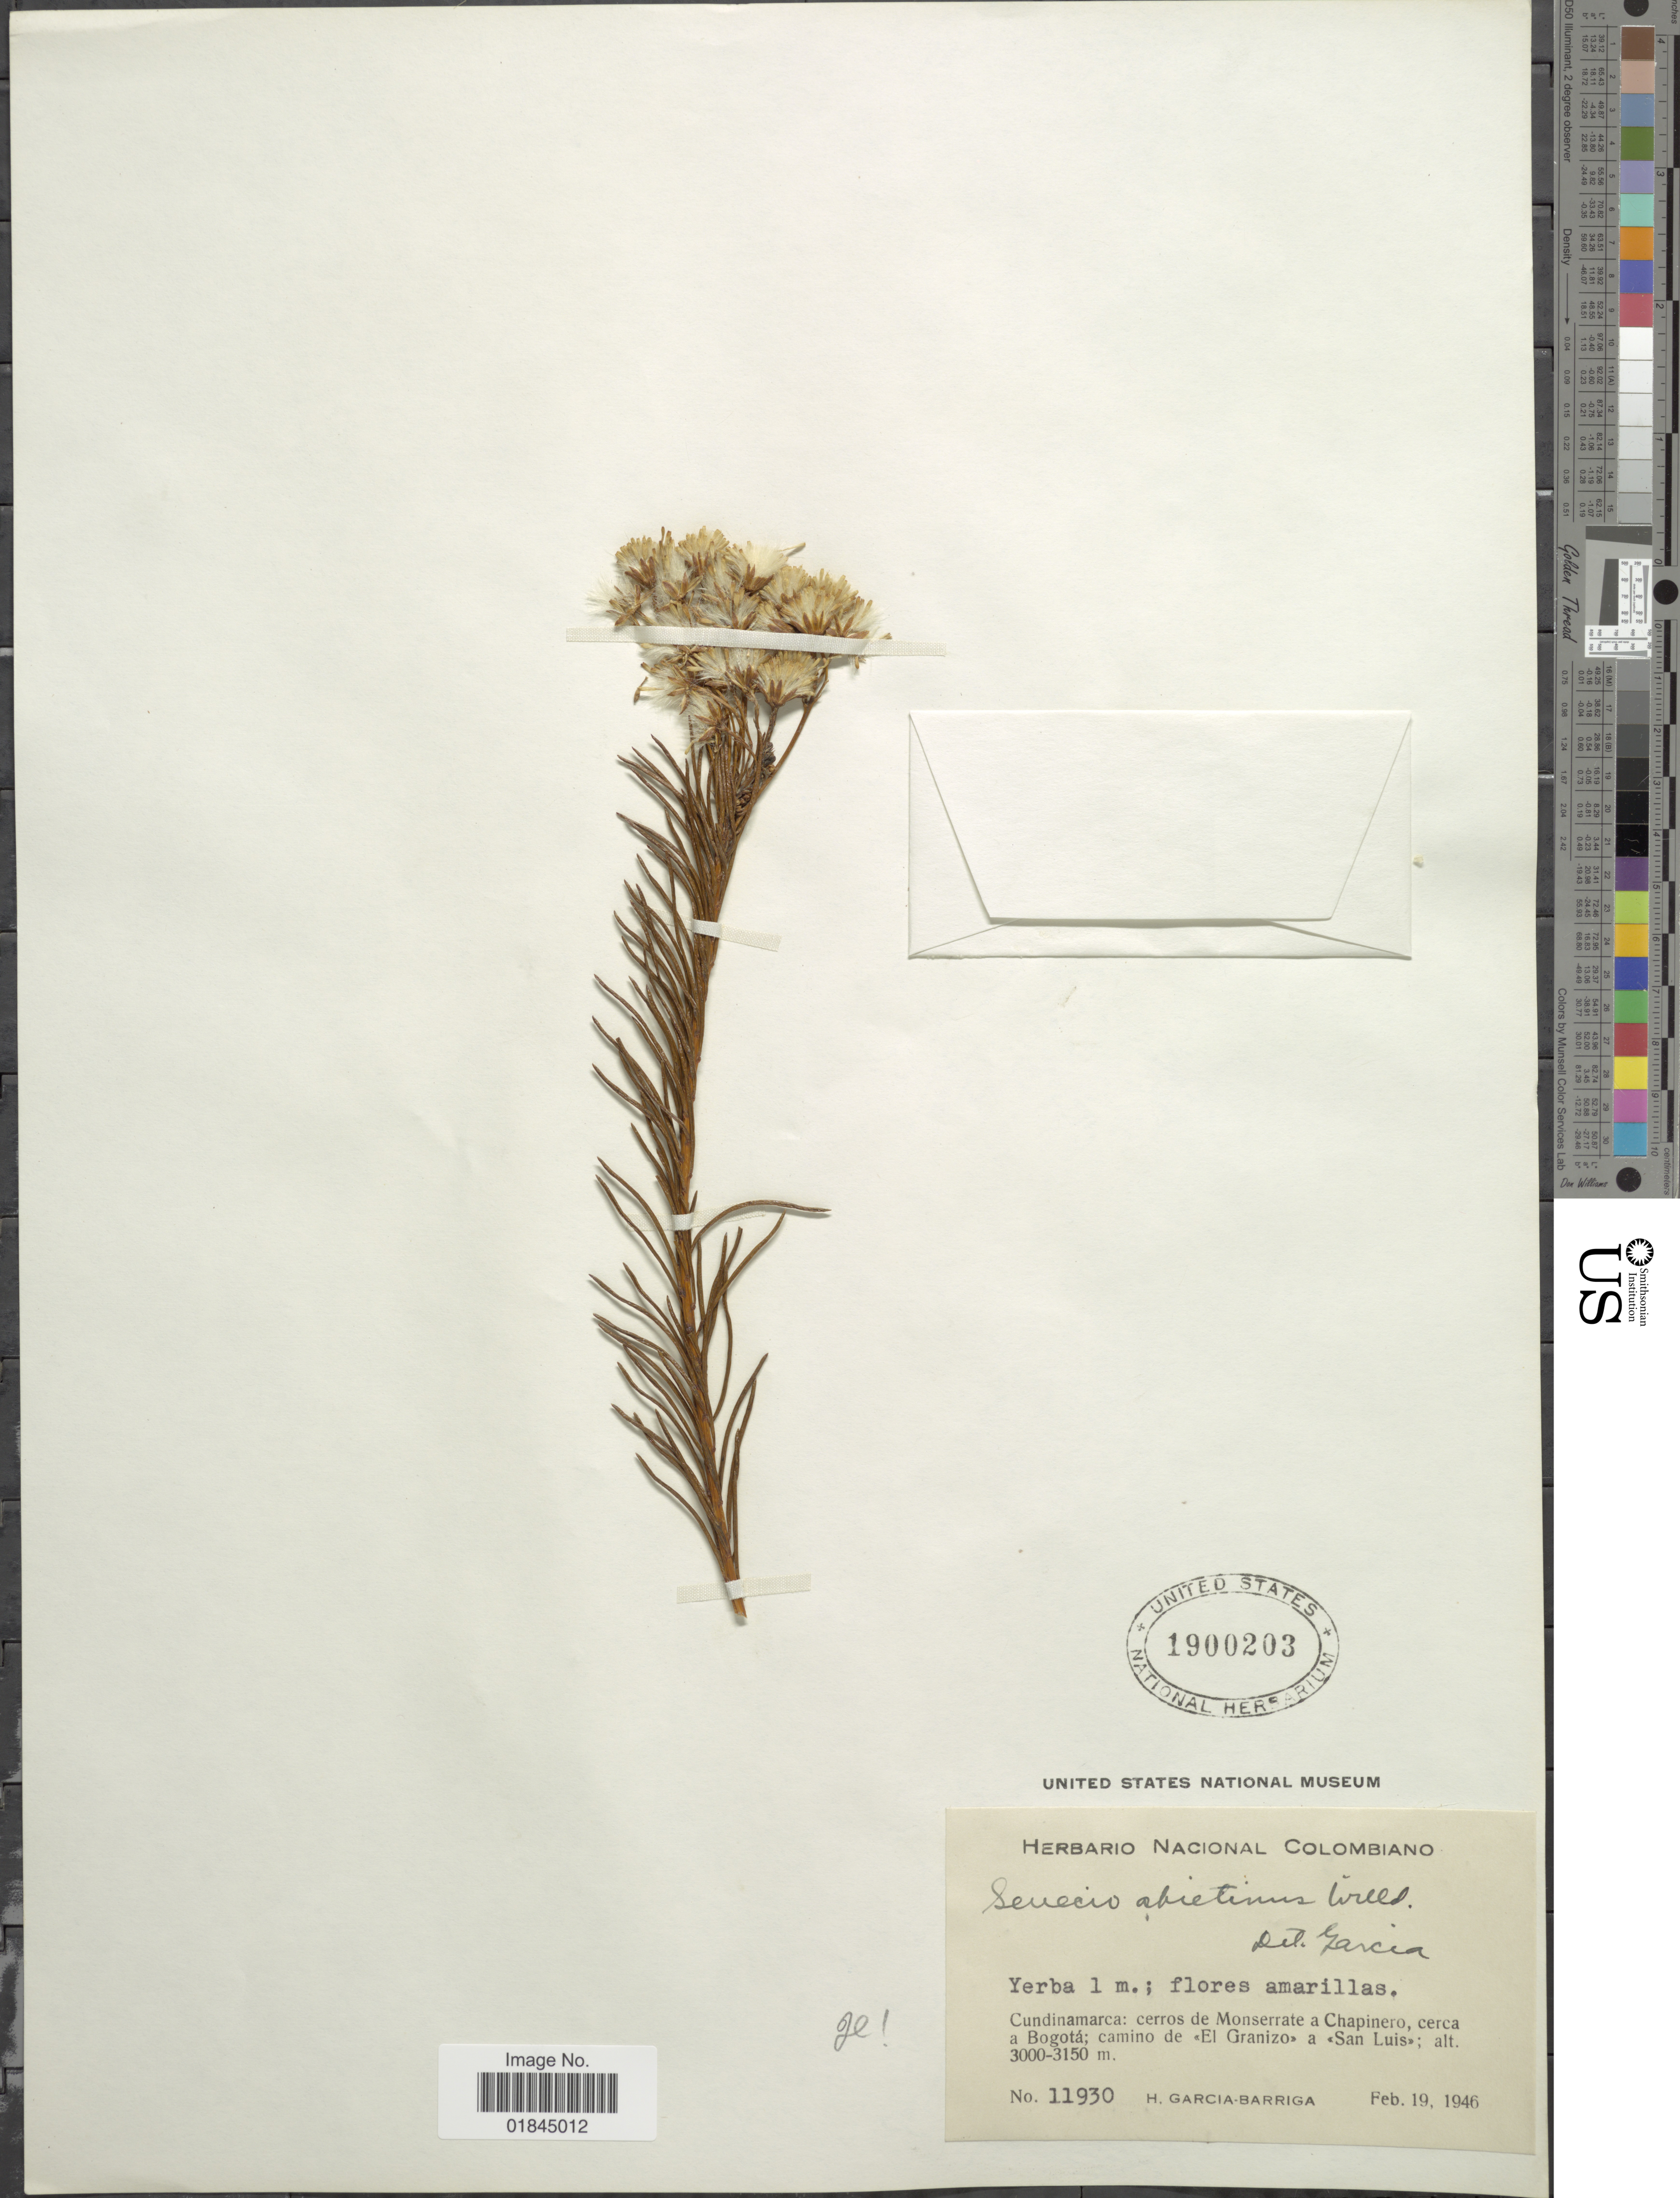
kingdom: Plantae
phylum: Tracheophyta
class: Magnoliopsida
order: Asterales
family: Asteraceae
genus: Pentacalia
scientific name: Pentacalia abietina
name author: (Willd. ex Wedd.) Cuatrec.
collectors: H. García Barriga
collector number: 11930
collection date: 1946-02-19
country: Colombia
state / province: Cundinamarca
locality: Cerros de Monserrate a Chapinero, cerca a Bogota; camino de "El Granizo"a "San Luis"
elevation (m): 3000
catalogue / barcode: US 1900203